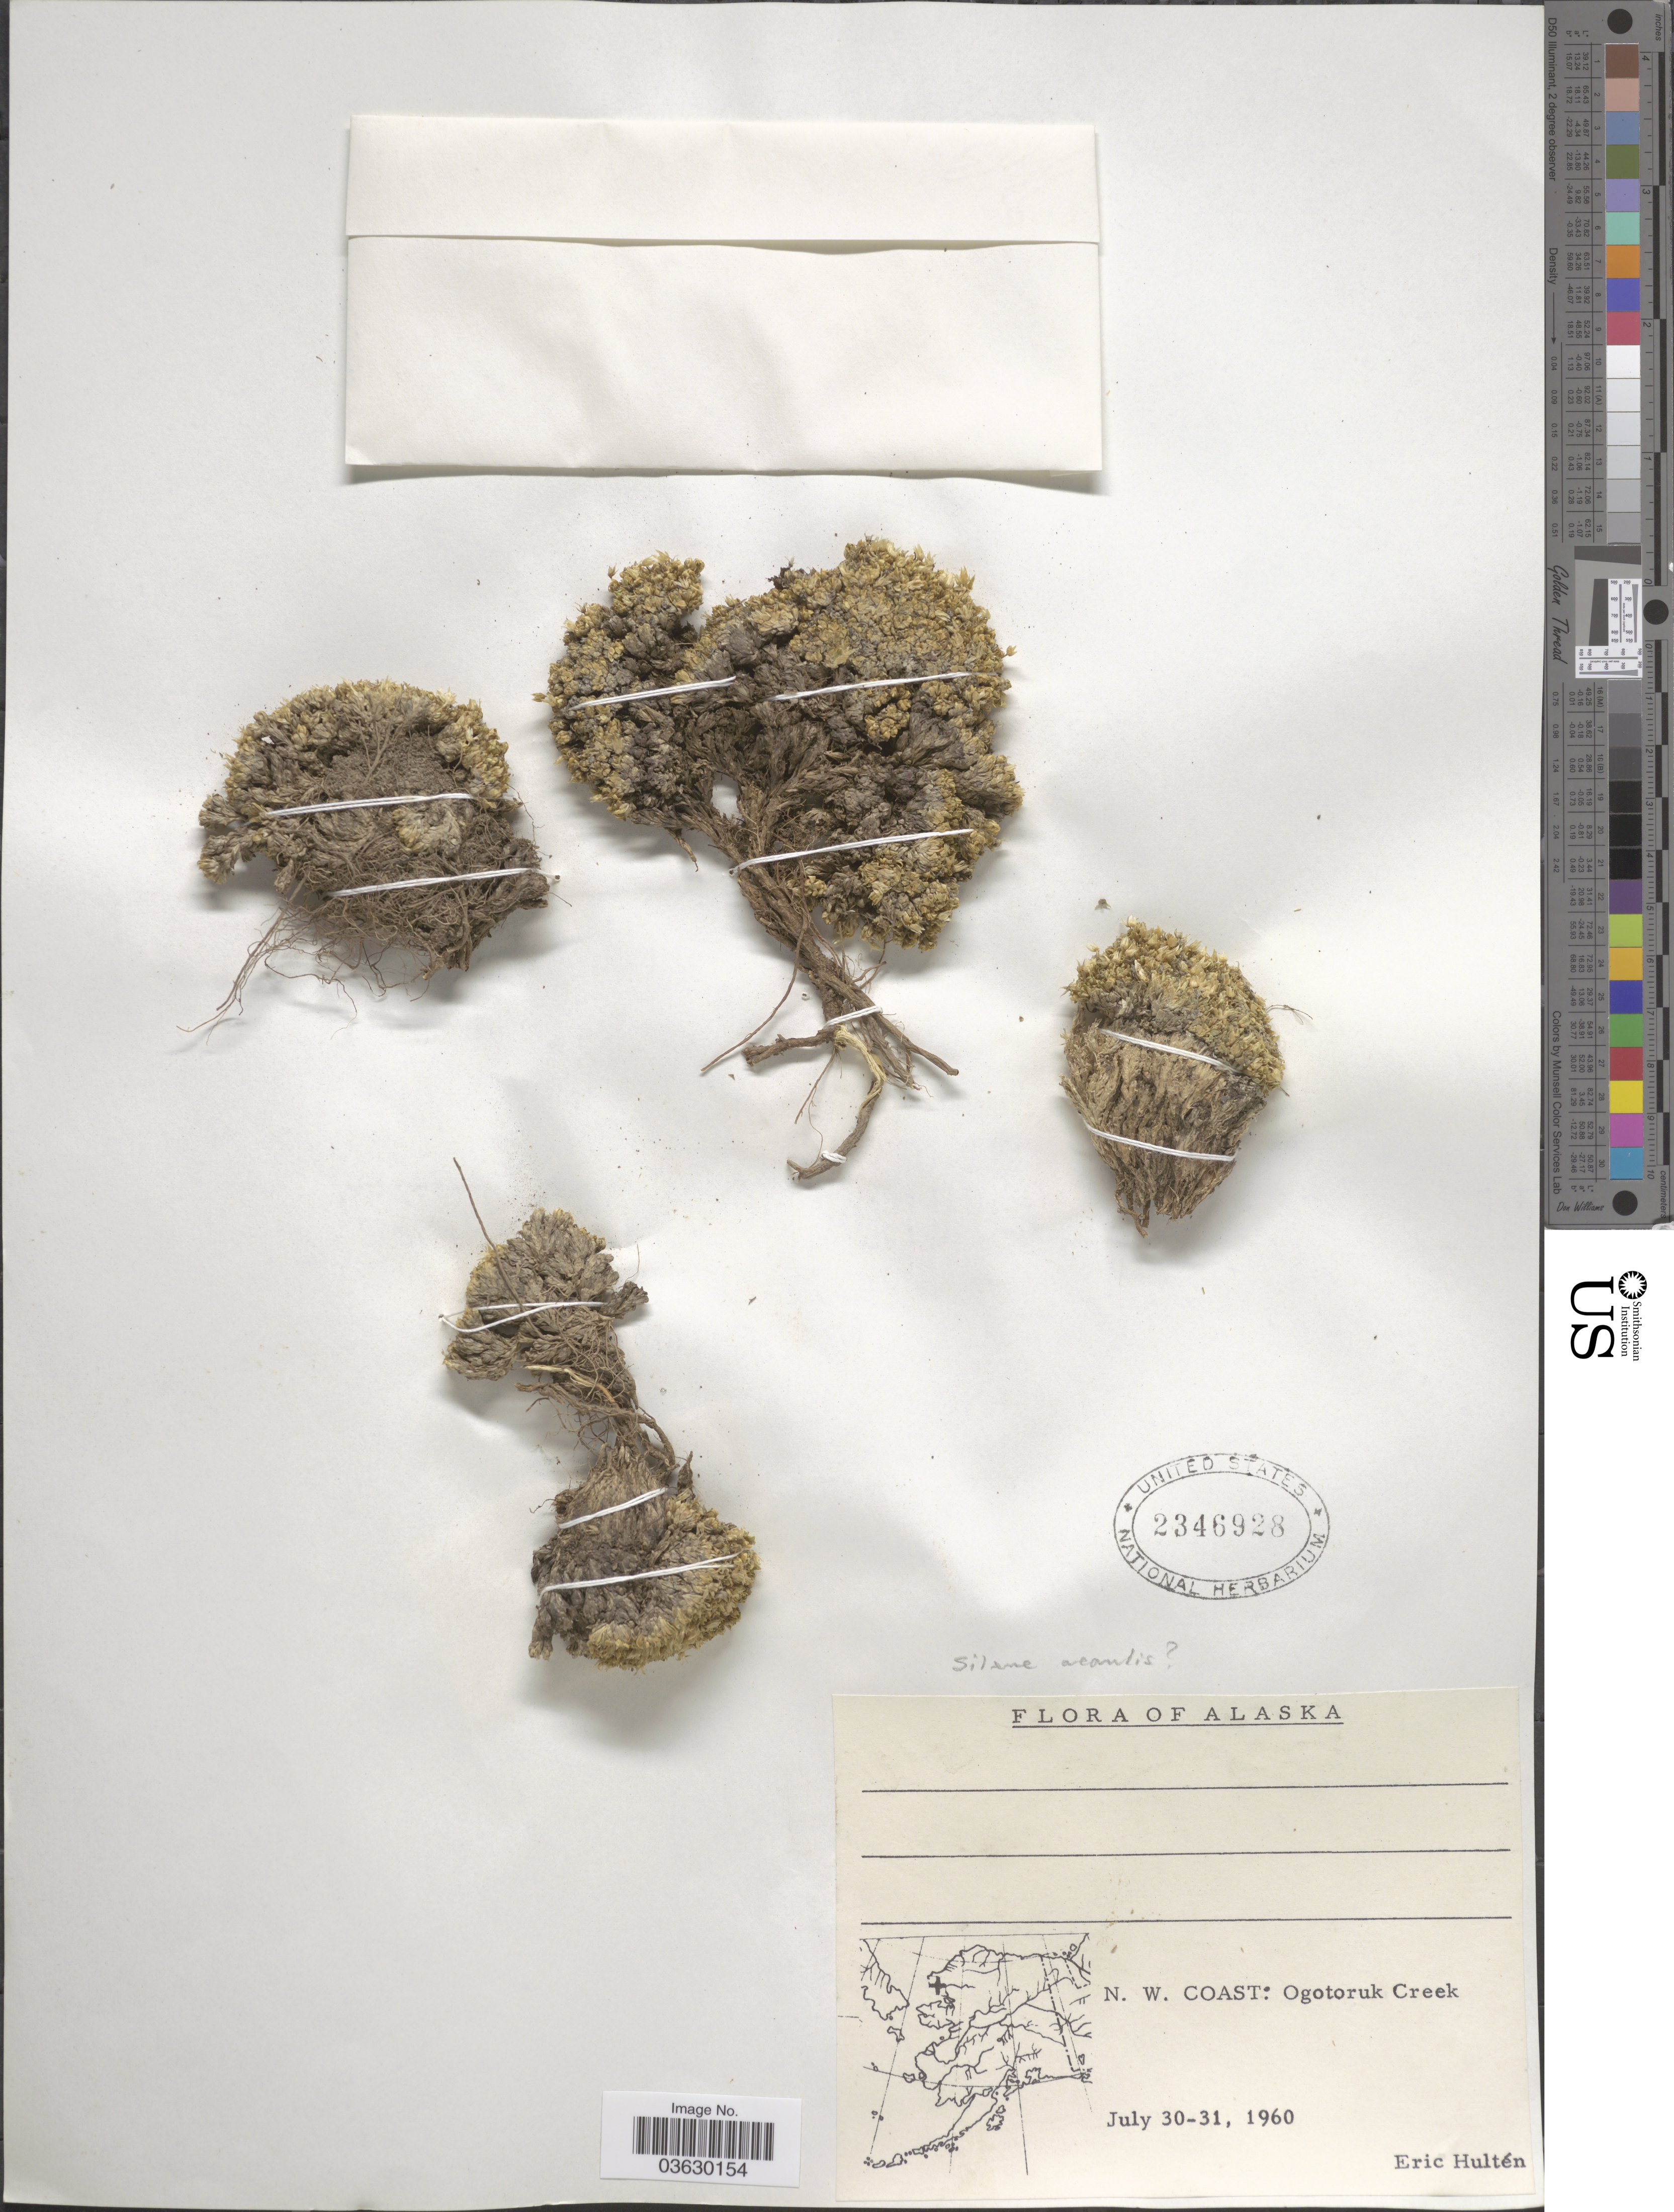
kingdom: Plantae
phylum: Tracheophyta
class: Magnoliopsida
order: Caryophyllales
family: Caryophyllaceae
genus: Silene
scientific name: Silene acaulis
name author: (L.) Jacq.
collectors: E. G. Hultén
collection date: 1960-07-30/1960-07-31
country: United States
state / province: Alaska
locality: N. W. Coast: Ogotoruk Creek.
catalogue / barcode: US 2346928